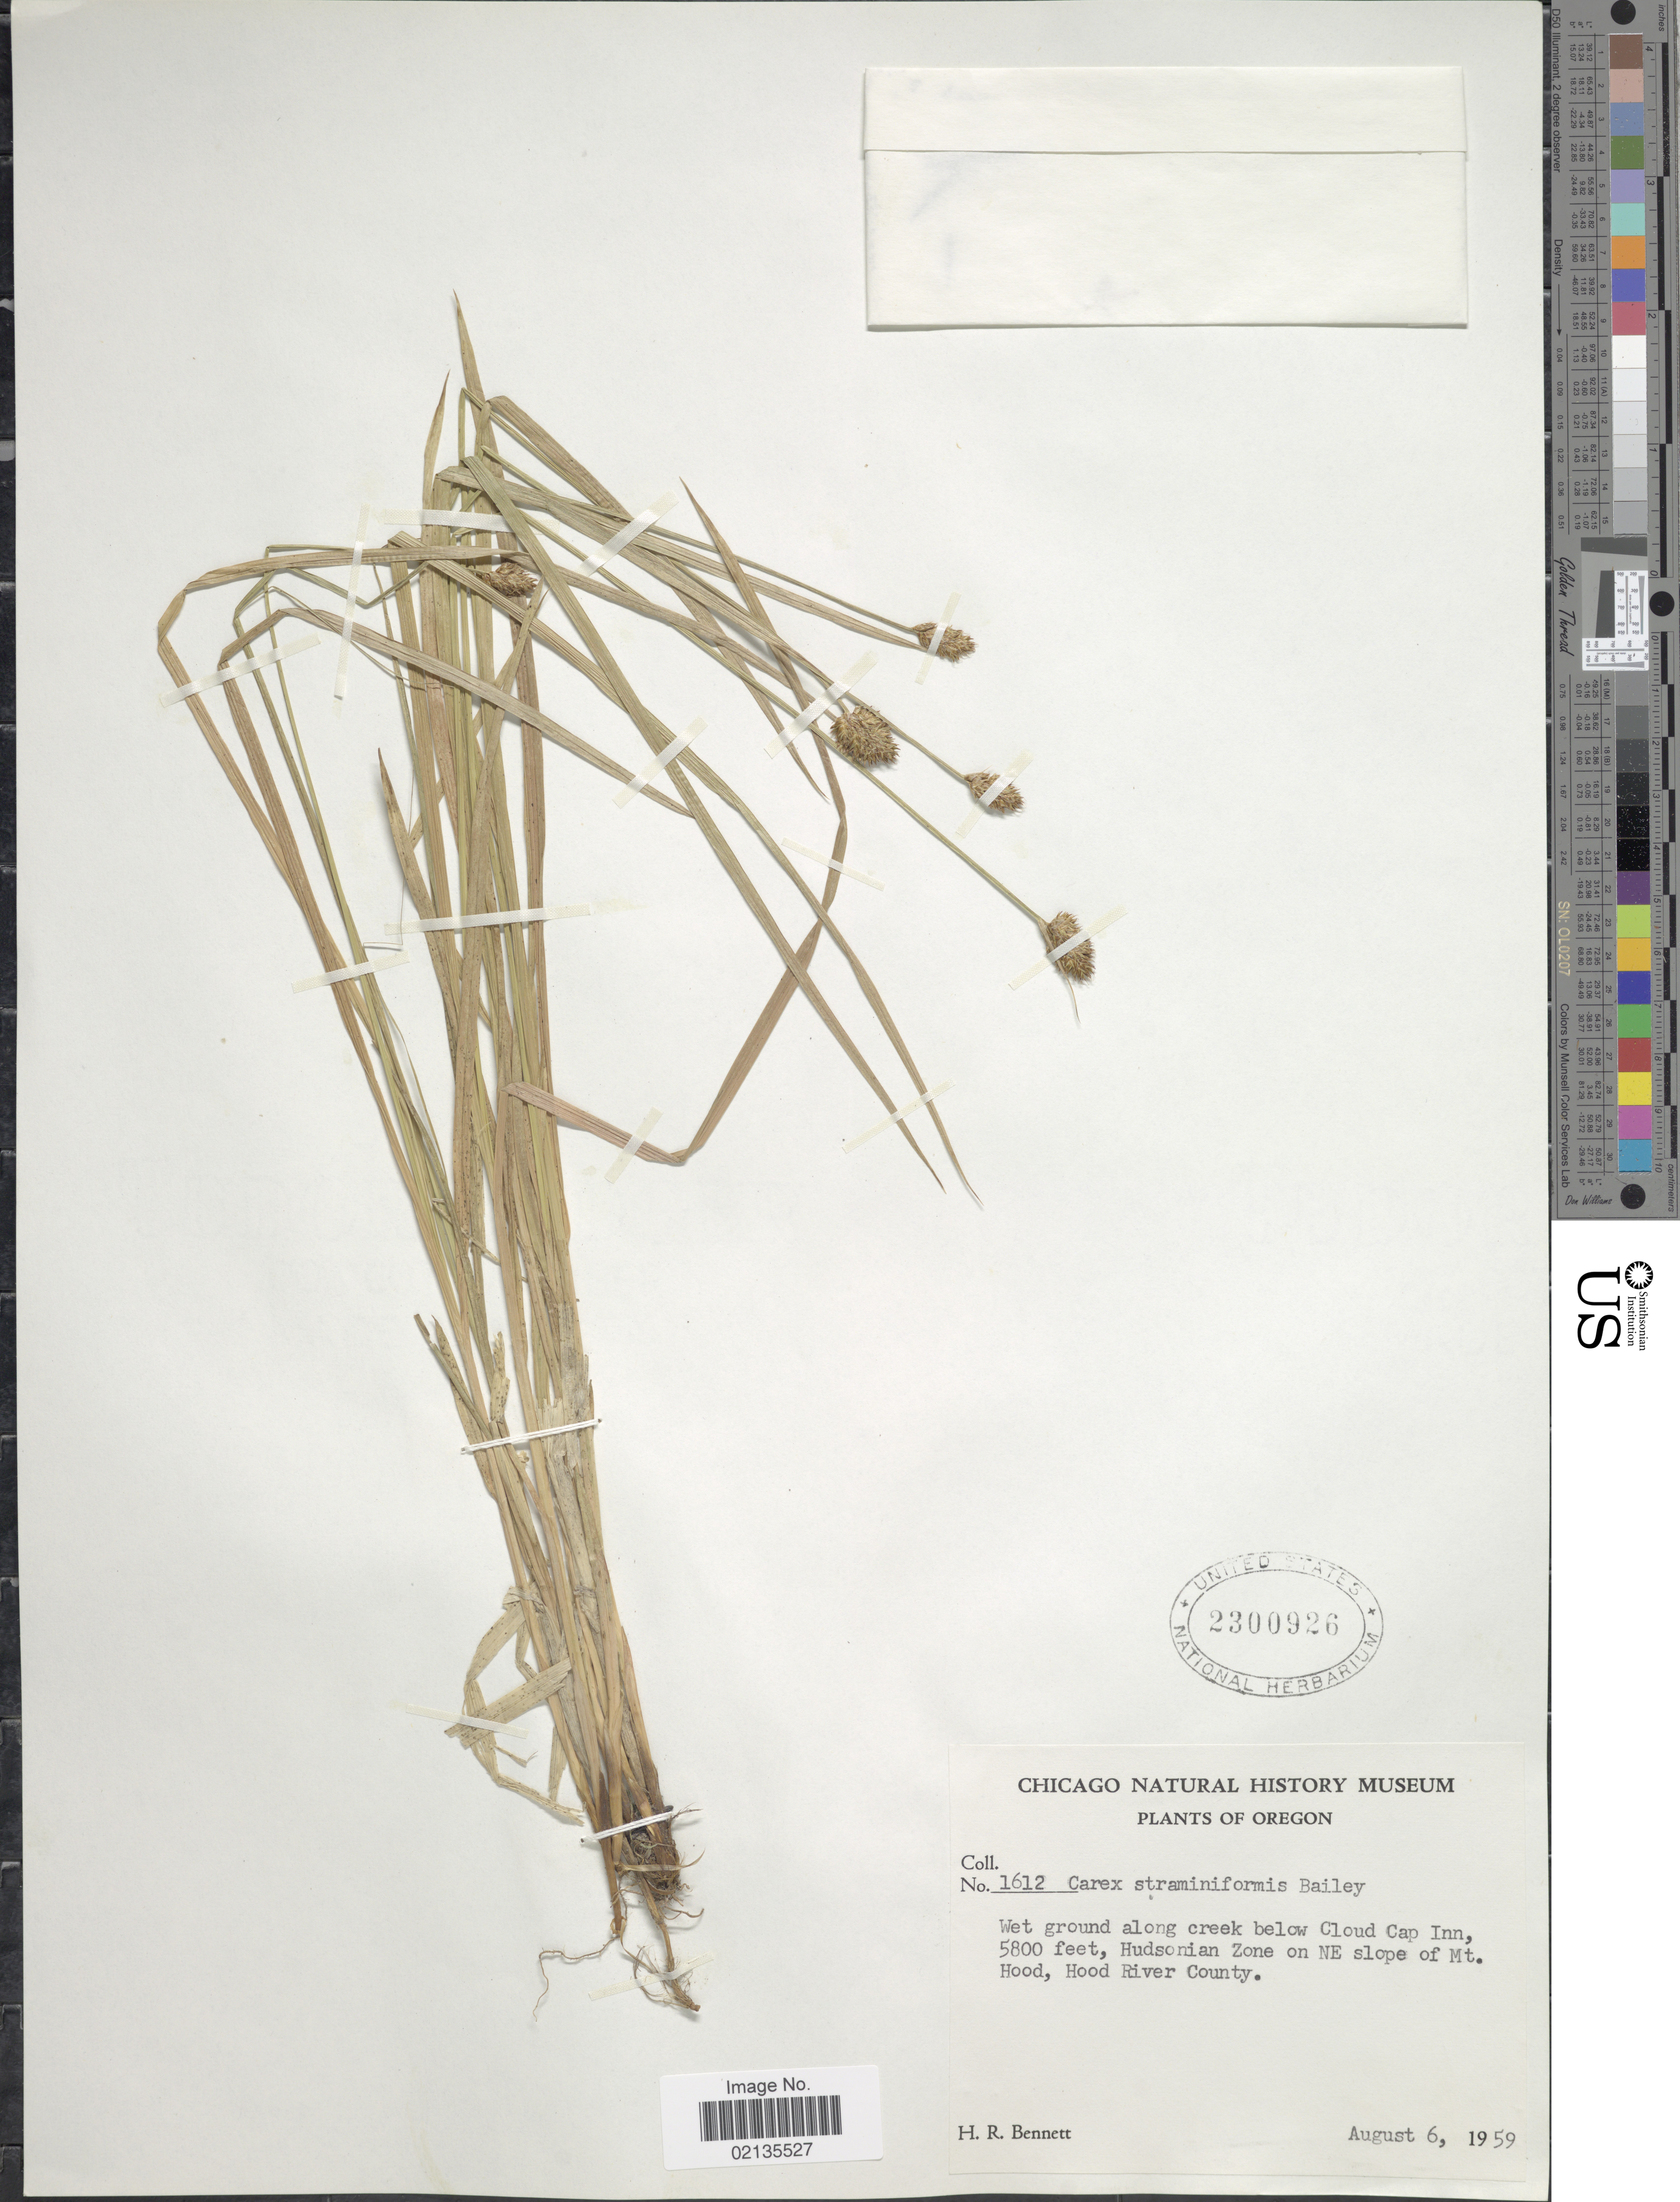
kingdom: Plantae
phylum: Tracheophyta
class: Liliopsida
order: Poales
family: Cyperaceae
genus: Carex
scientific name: Carex straminiformis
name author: L.H. Bailey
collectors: H. R. Bennett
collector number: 1612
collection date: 1959-08-06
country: United States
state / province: Oregon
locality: Wet ground along creek below Cloud Cap Inn, Hudsonian Zone on NE slope of Mt. Hood, Hood River County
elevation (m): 1768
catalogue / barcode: US 2300926